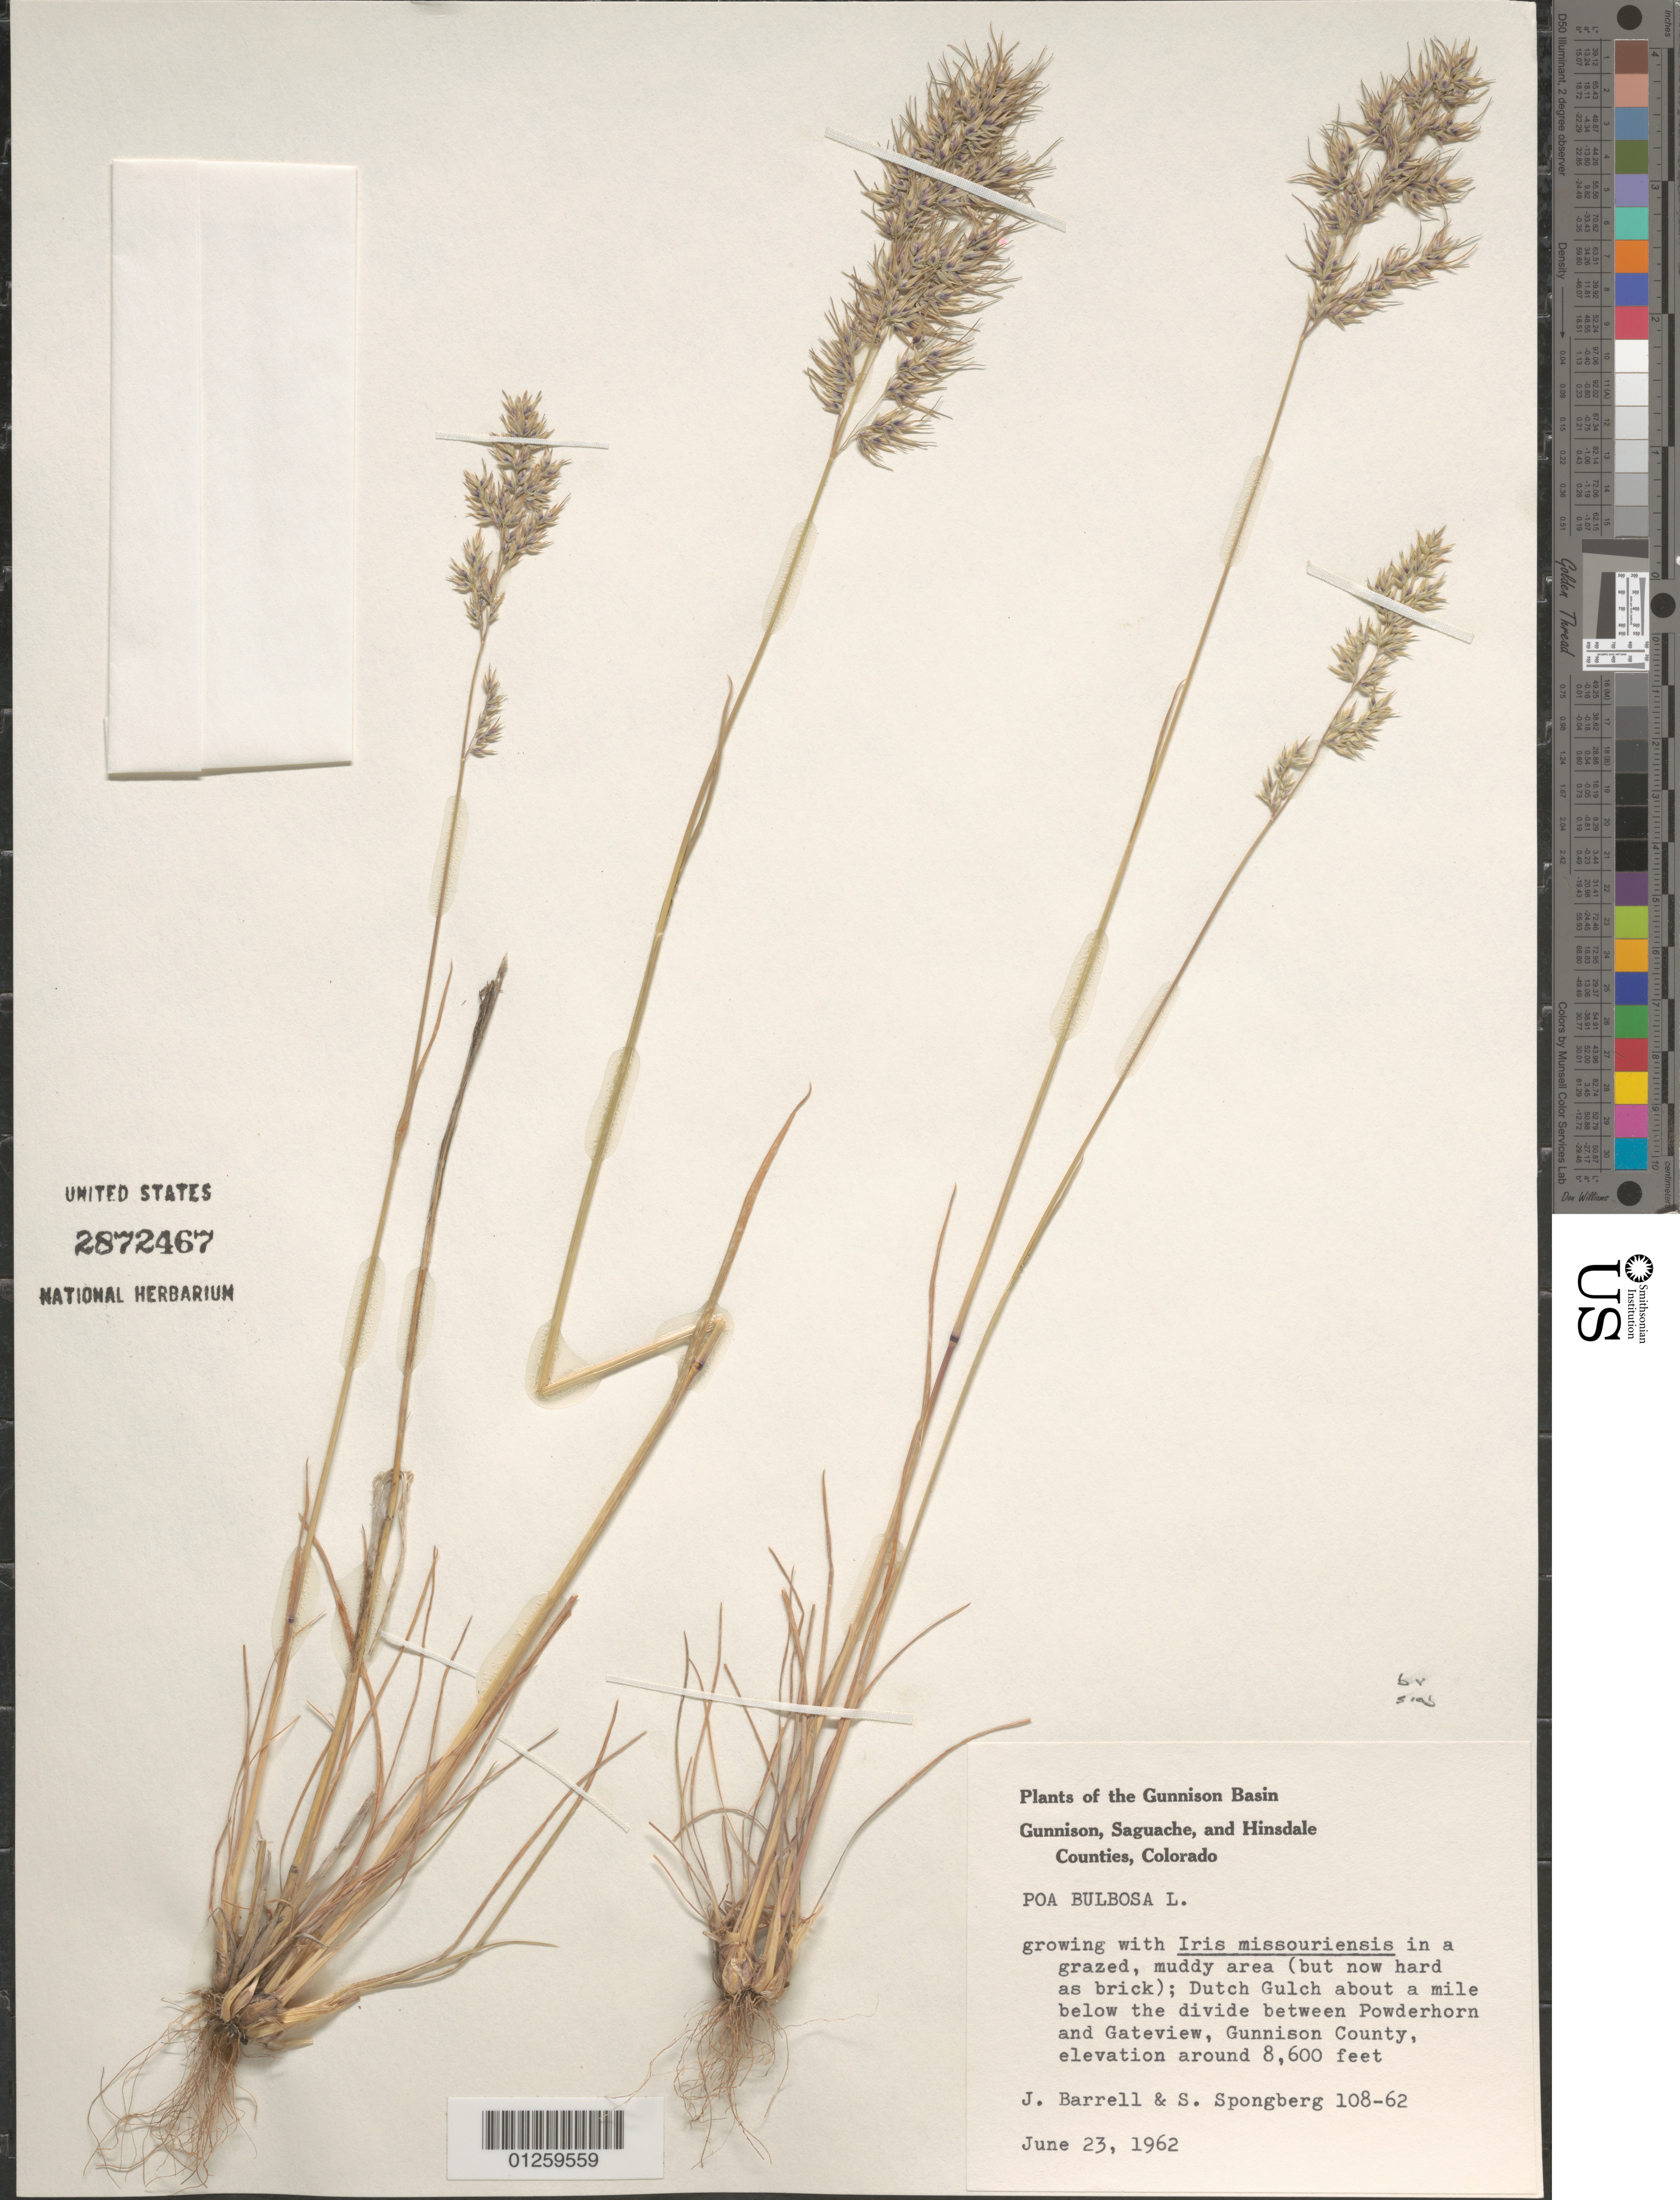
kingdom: Plantae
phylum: Tracheophyta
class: Liliopsida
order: Poales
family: Poaceae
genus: Poa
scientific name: Poa bulbosa subsp. bulbosa var. vivipara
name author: Koeler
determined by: Soreng, Robert J., Research Associate (BOT), Smithsonian Institution - National Museum of Natural History (UNITED STATES)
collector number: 108-62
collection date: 1962-06-23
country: United States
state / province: Colorado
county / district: Gunnison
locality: Dutch Gulch about a mile below the divide between Powderhorn and Gateview.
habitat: Grazed, muddy area(but now hard as brick)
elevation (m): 2621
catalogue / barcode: US 2872467